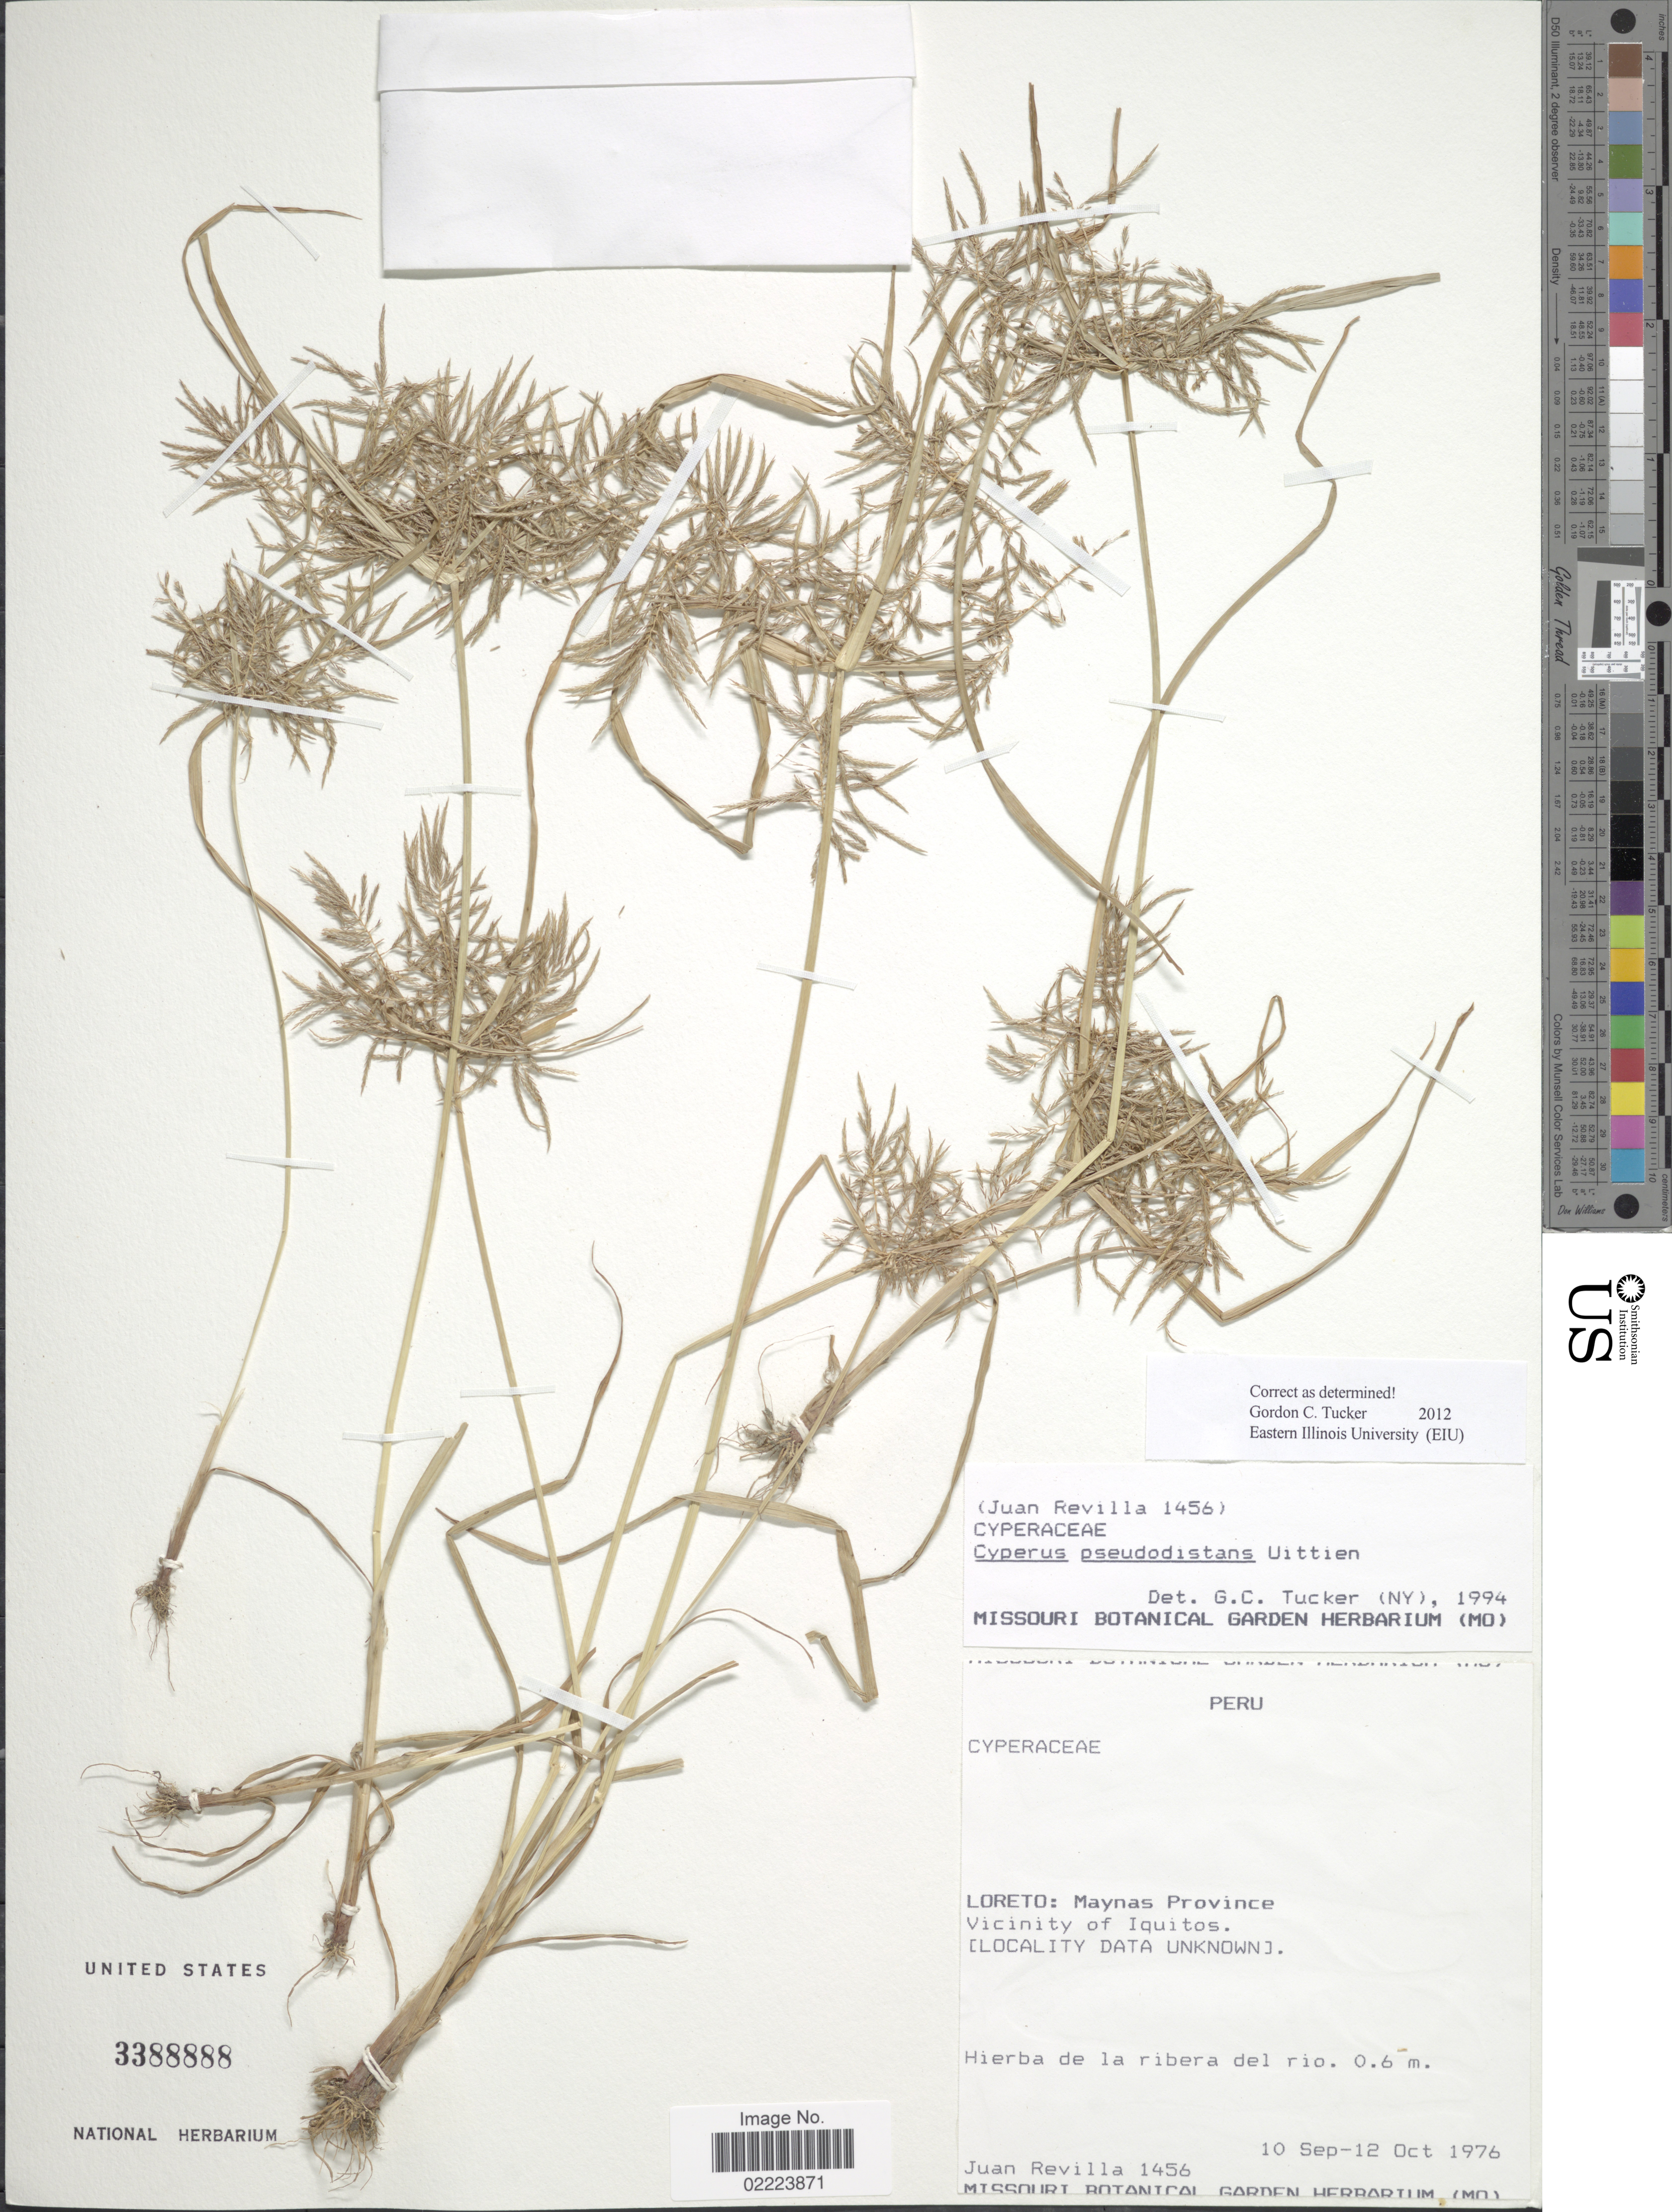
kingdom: Plantae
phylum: Tracheophyta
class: Liliopsida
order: Poales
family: Cyperaceae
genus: Cyperus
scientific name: Cyperus pseudodistans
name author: Uittien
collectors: J. Revilla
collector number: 1456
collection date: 1976-09-10/1976-10-12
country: Peru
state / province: Loreto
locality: Loreto: Maynas Province, Vicinity of Iquitos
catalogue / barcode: US 3388888